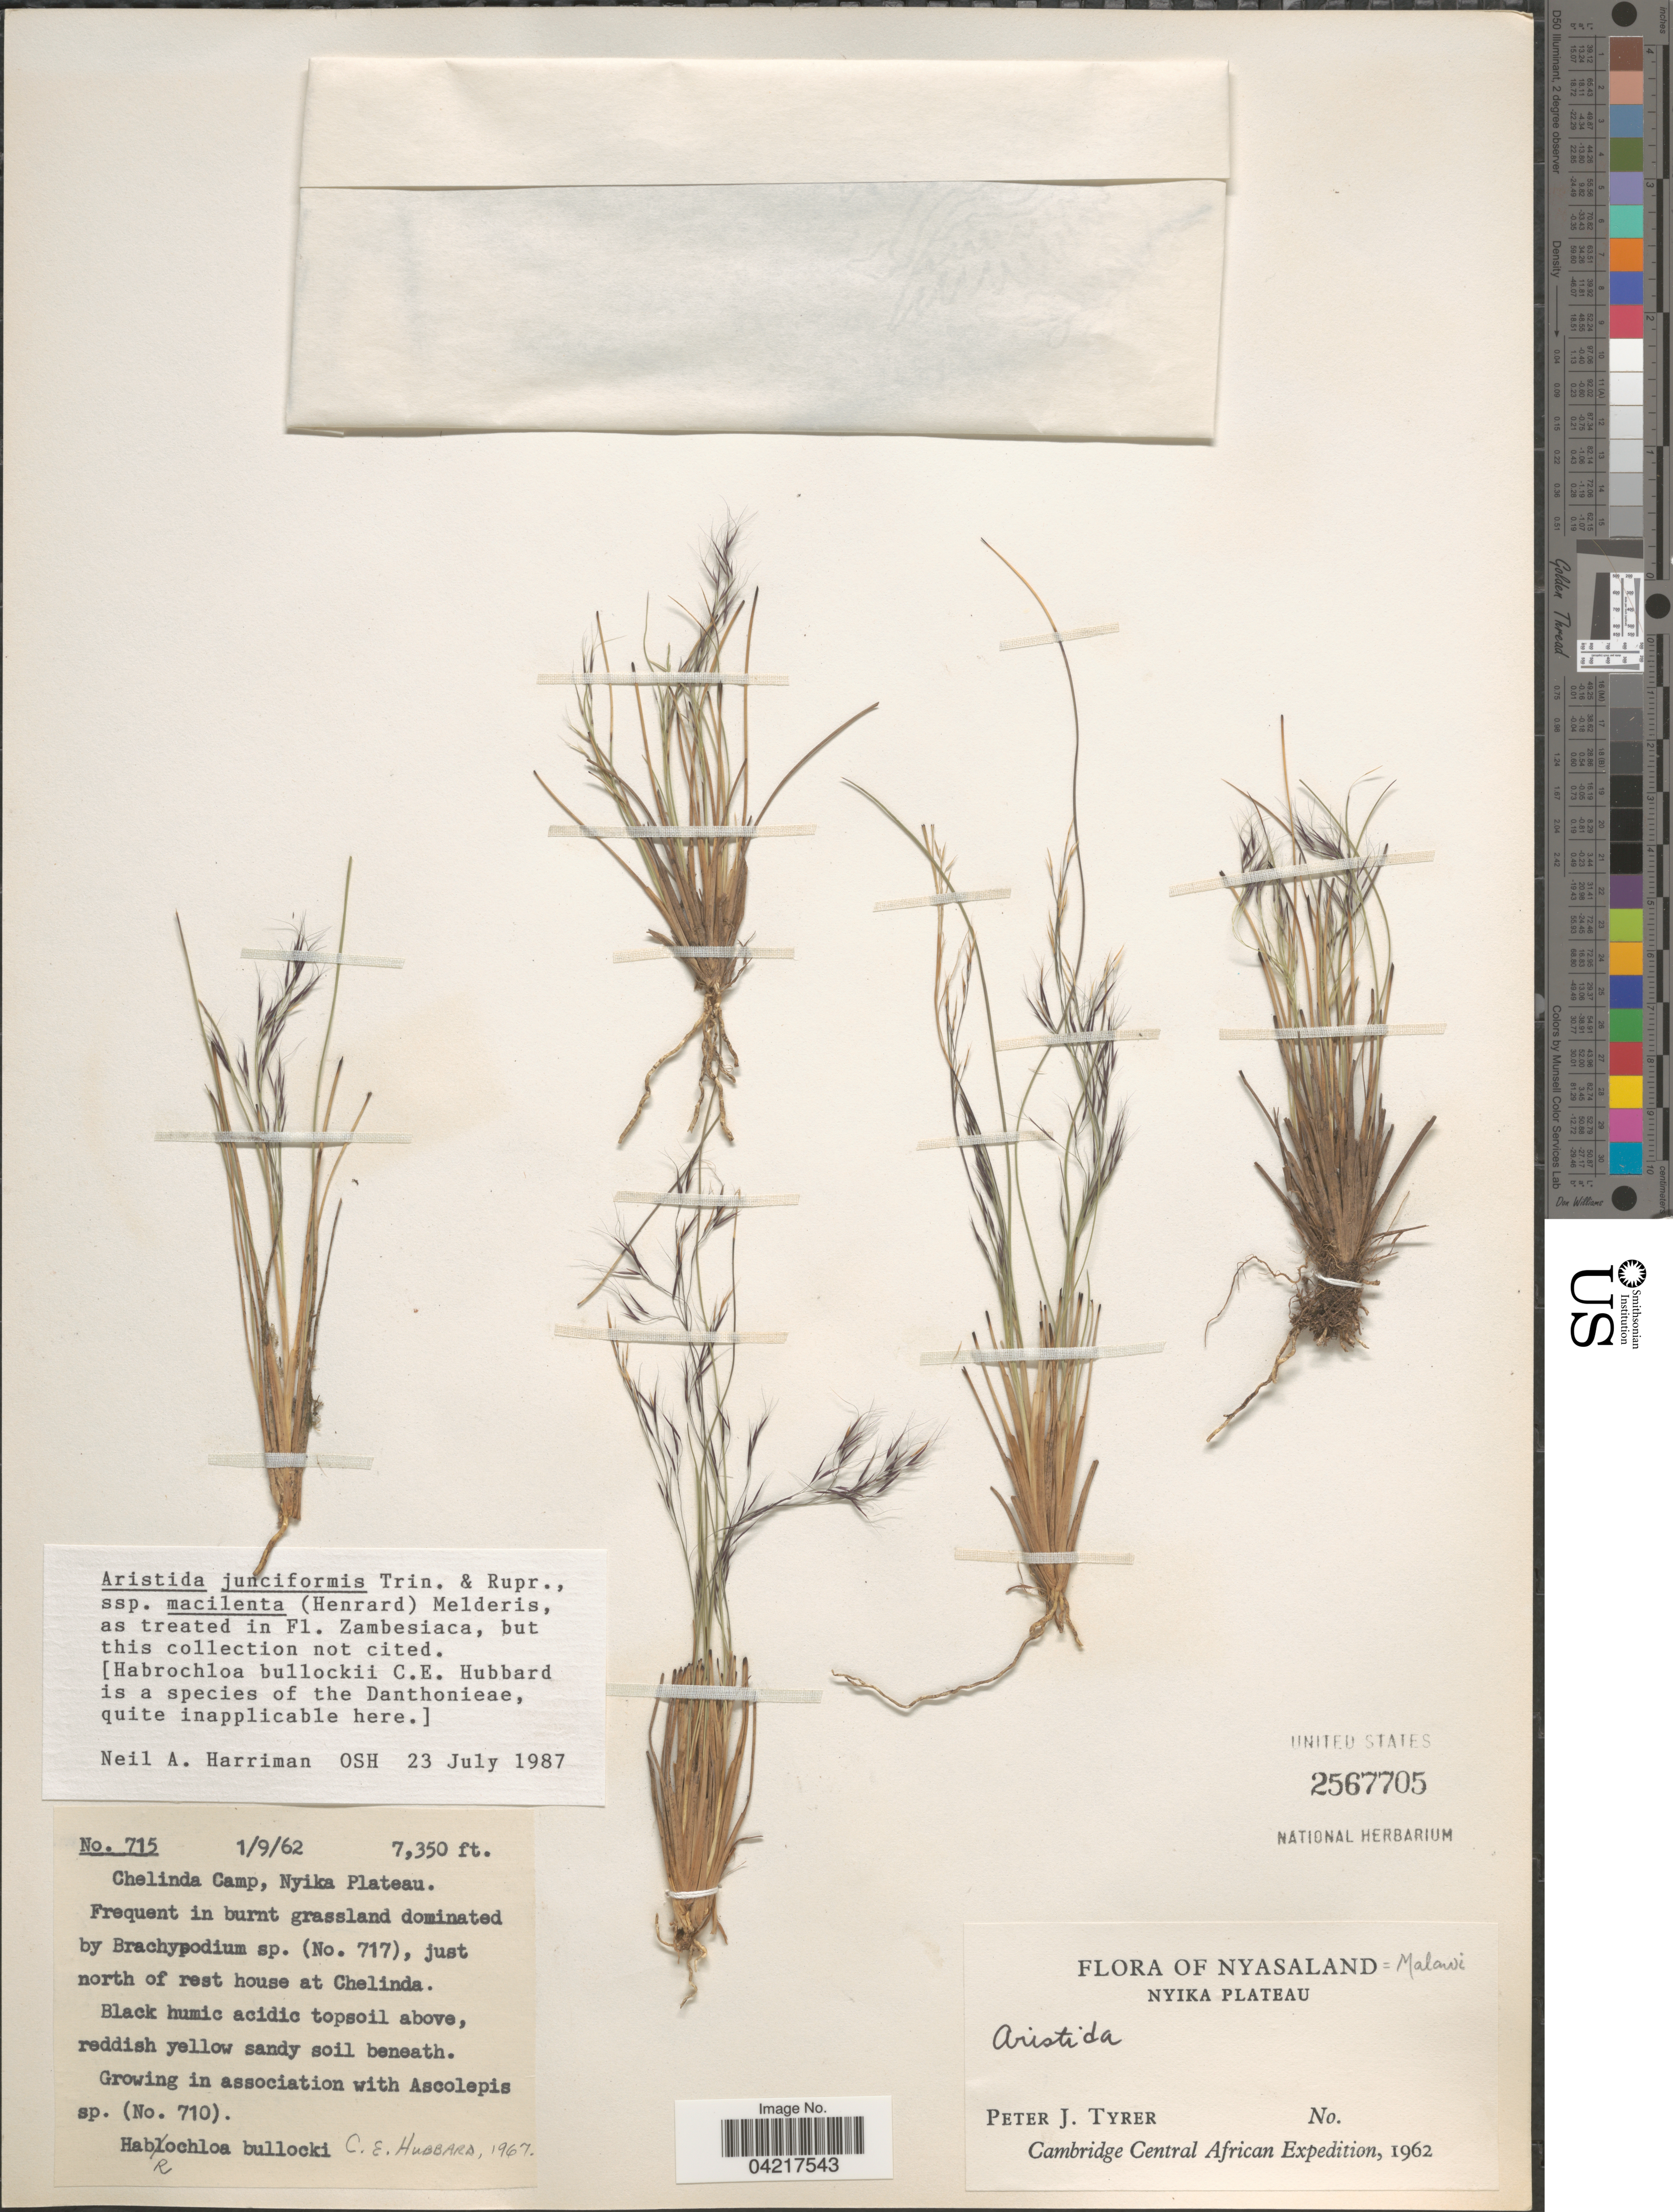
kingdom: Plantae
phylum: Tracheophyta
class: Liliopsida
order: Poales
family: Poaceae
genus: Aristida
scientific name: Aristida junciformis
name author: Trin. & Rupr.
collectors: C. E. Hubbard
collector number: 715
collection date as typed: Transcribed d/m/y: 1/9/62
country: Malawi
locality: Chelinda Camp, Nyika Plateau. Frequent in burnt grassland, just north of rest house at Chelinda.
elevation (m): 2240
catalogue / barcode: US 2567705